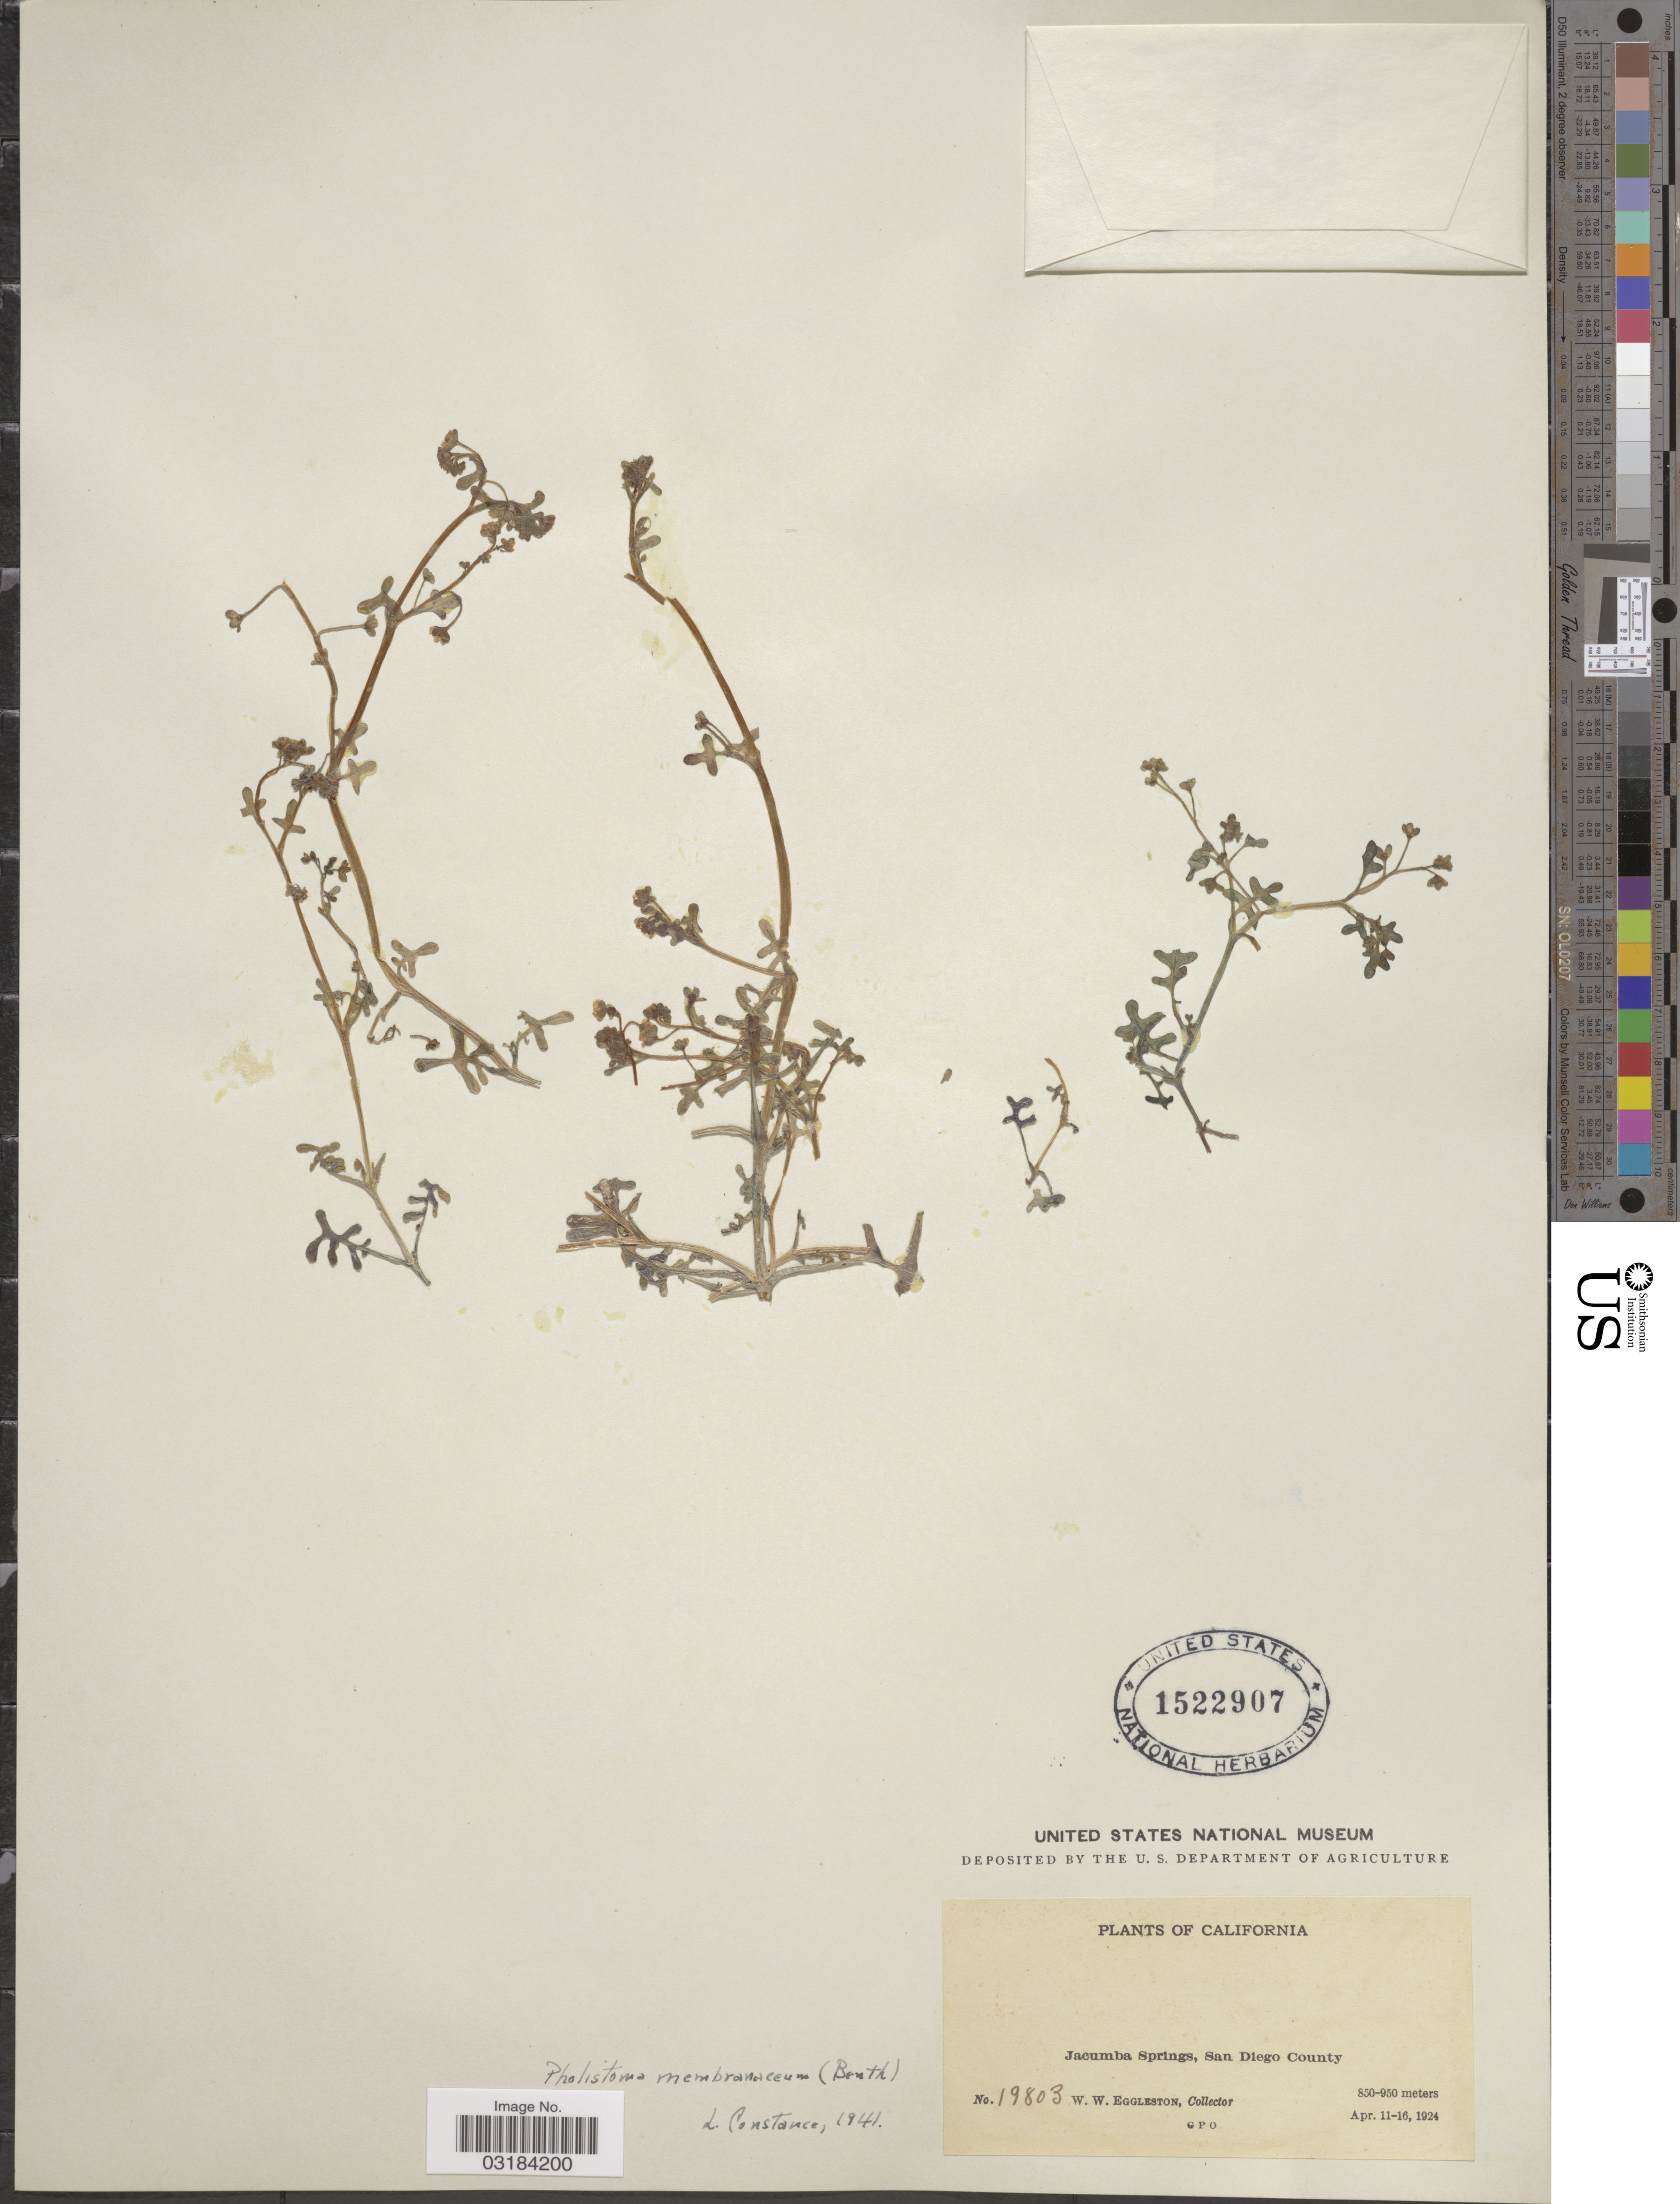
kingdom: Plantae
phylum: Tracheophyta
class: Magnoliopsida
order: Boraginales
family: Hydrophyllaceae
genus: Pholistoma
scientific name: Pholistoma membranaceum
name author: (Benth.) Constance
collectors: W. W. Eggleston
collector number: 19803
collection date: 1924-04-11/1924-04-16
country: United States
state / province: California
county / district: San Diego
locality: Jacumba Springs, San Diego County.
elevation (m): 850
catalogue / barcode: US 1522907